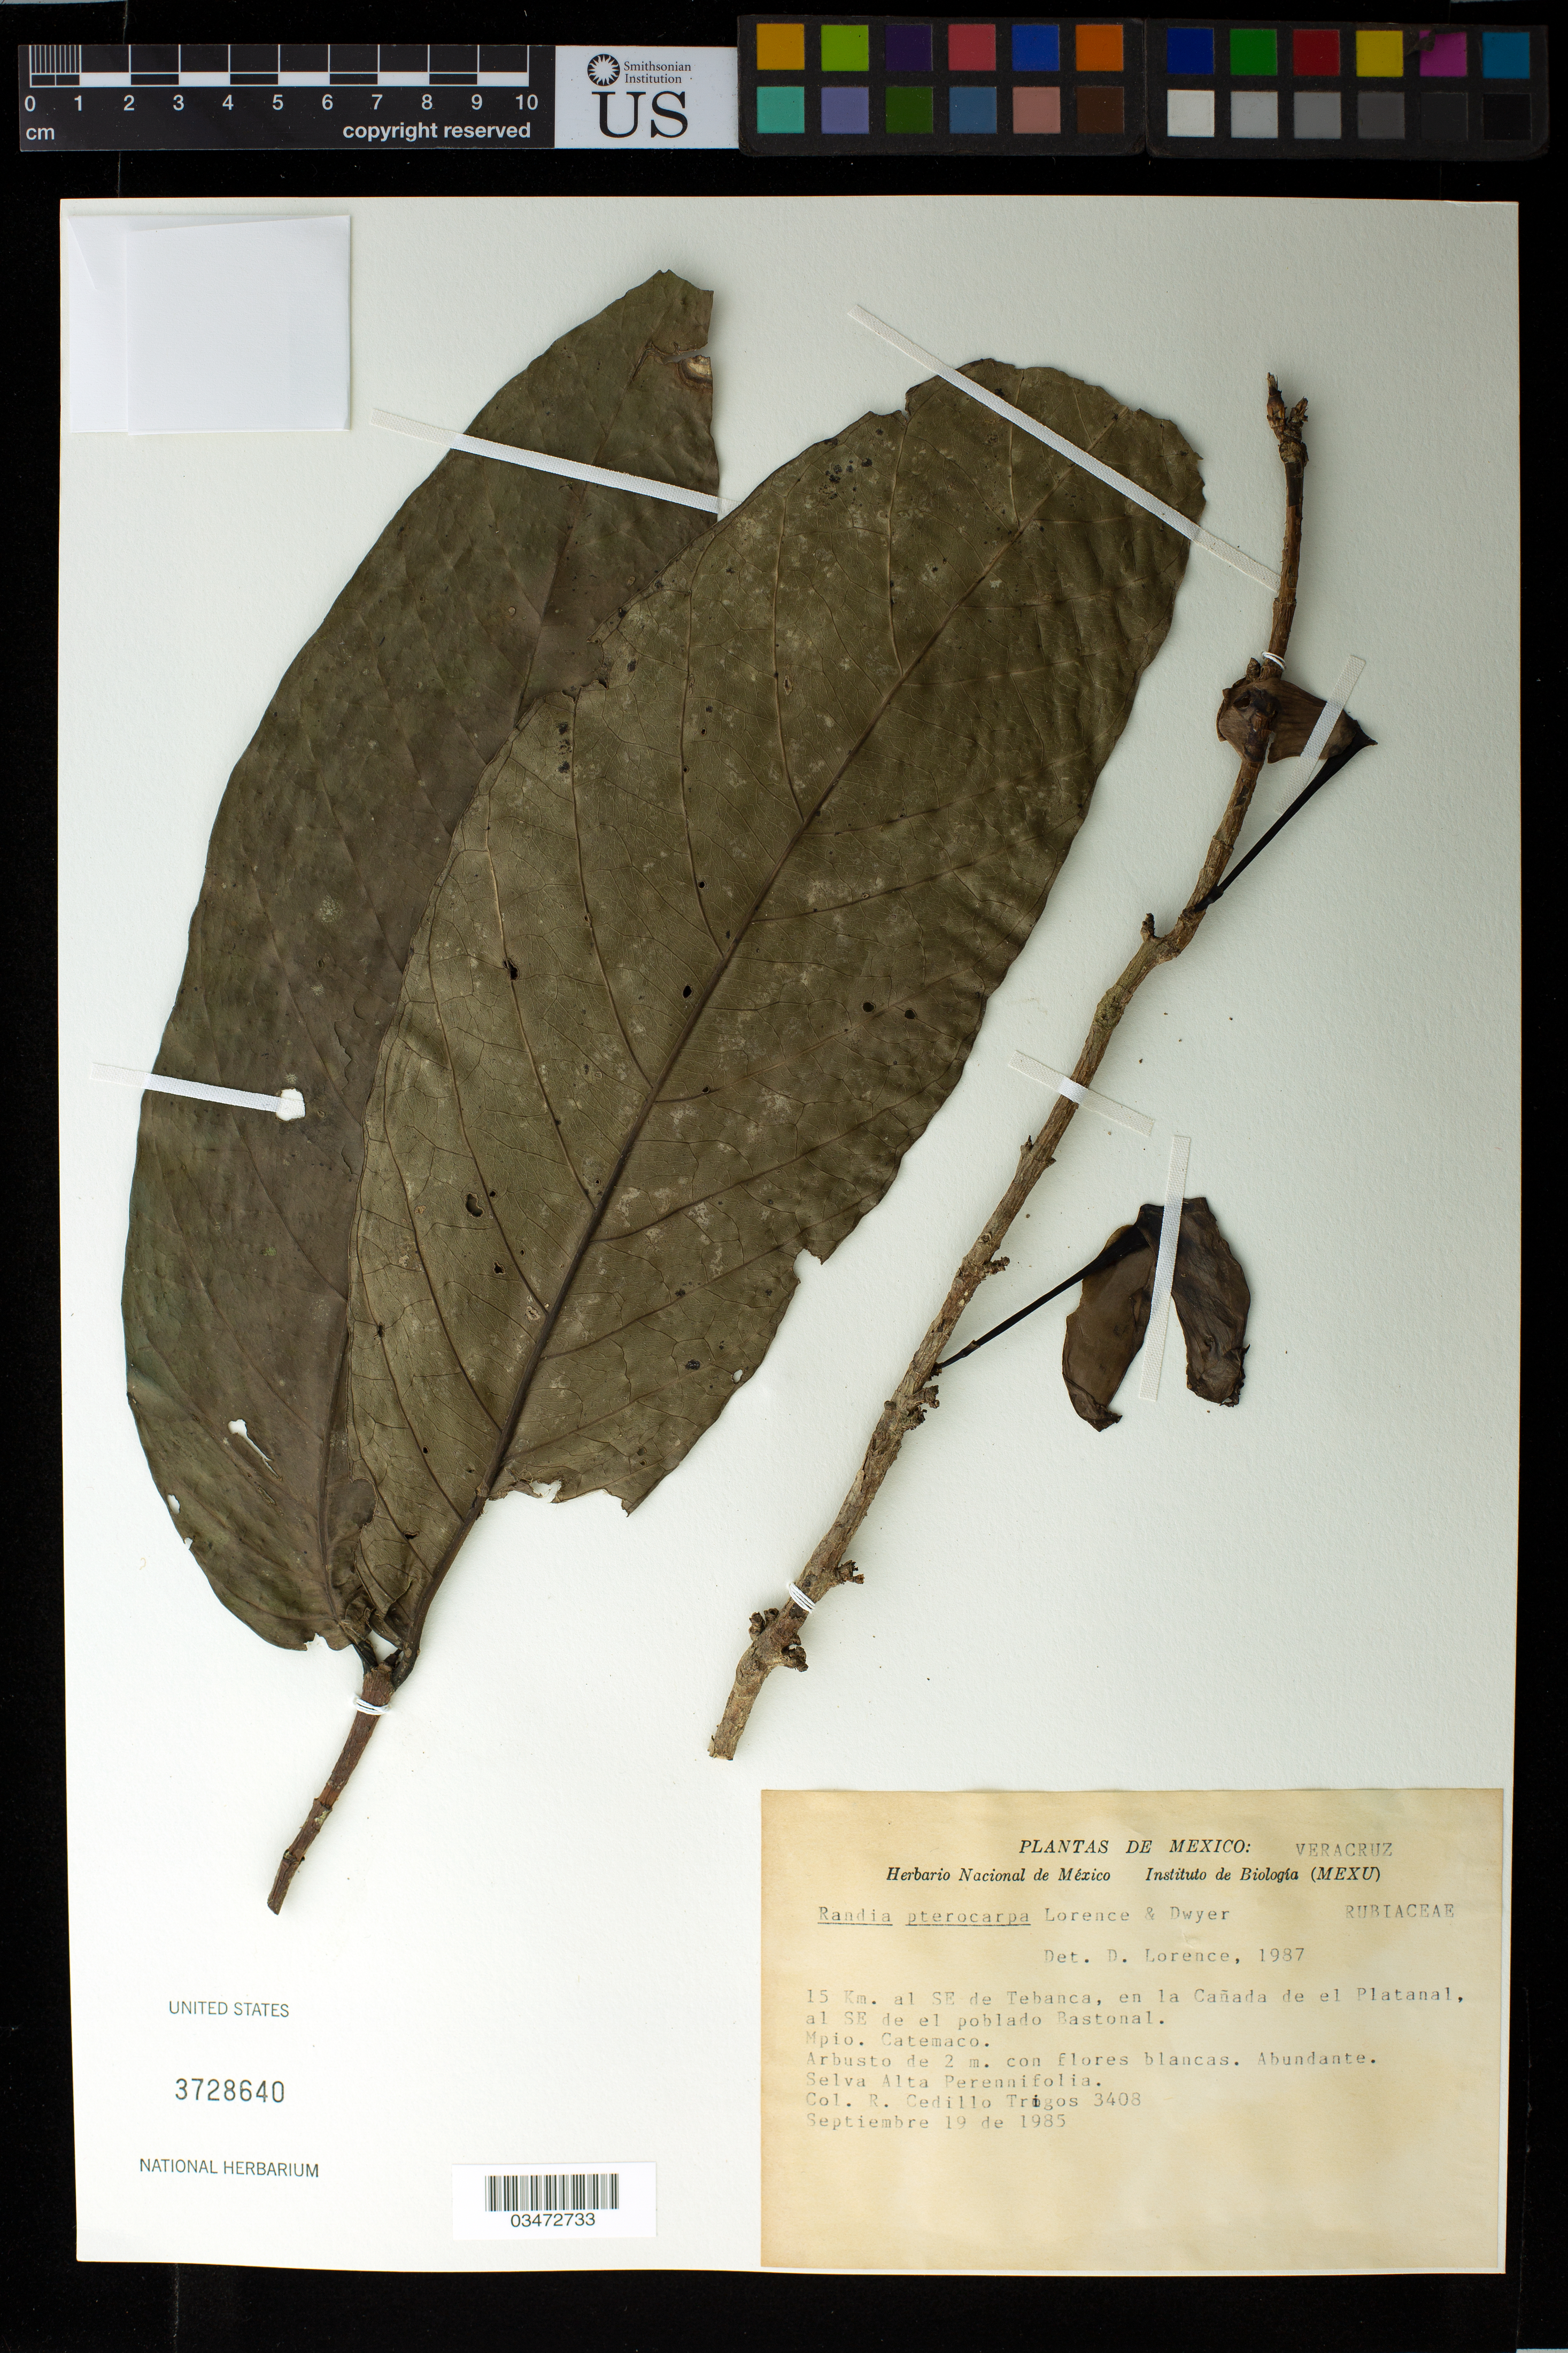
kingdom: Plantae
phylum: Tracheophyta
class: Magnoliopsida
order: Gentianales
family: Rubiaceae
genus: Randia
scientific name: Randia pterocarpa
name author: Lorence & Dwyer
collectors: R. CedilloT.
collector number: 3408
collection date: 1985-09-19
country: Mexico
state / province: Veracruz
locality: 15 Km. al SE de Tebanca, en la Canada de el Platanal, al SE de el poblado Bastonal. Mpio. Catemaco.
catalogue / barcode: US 3728640